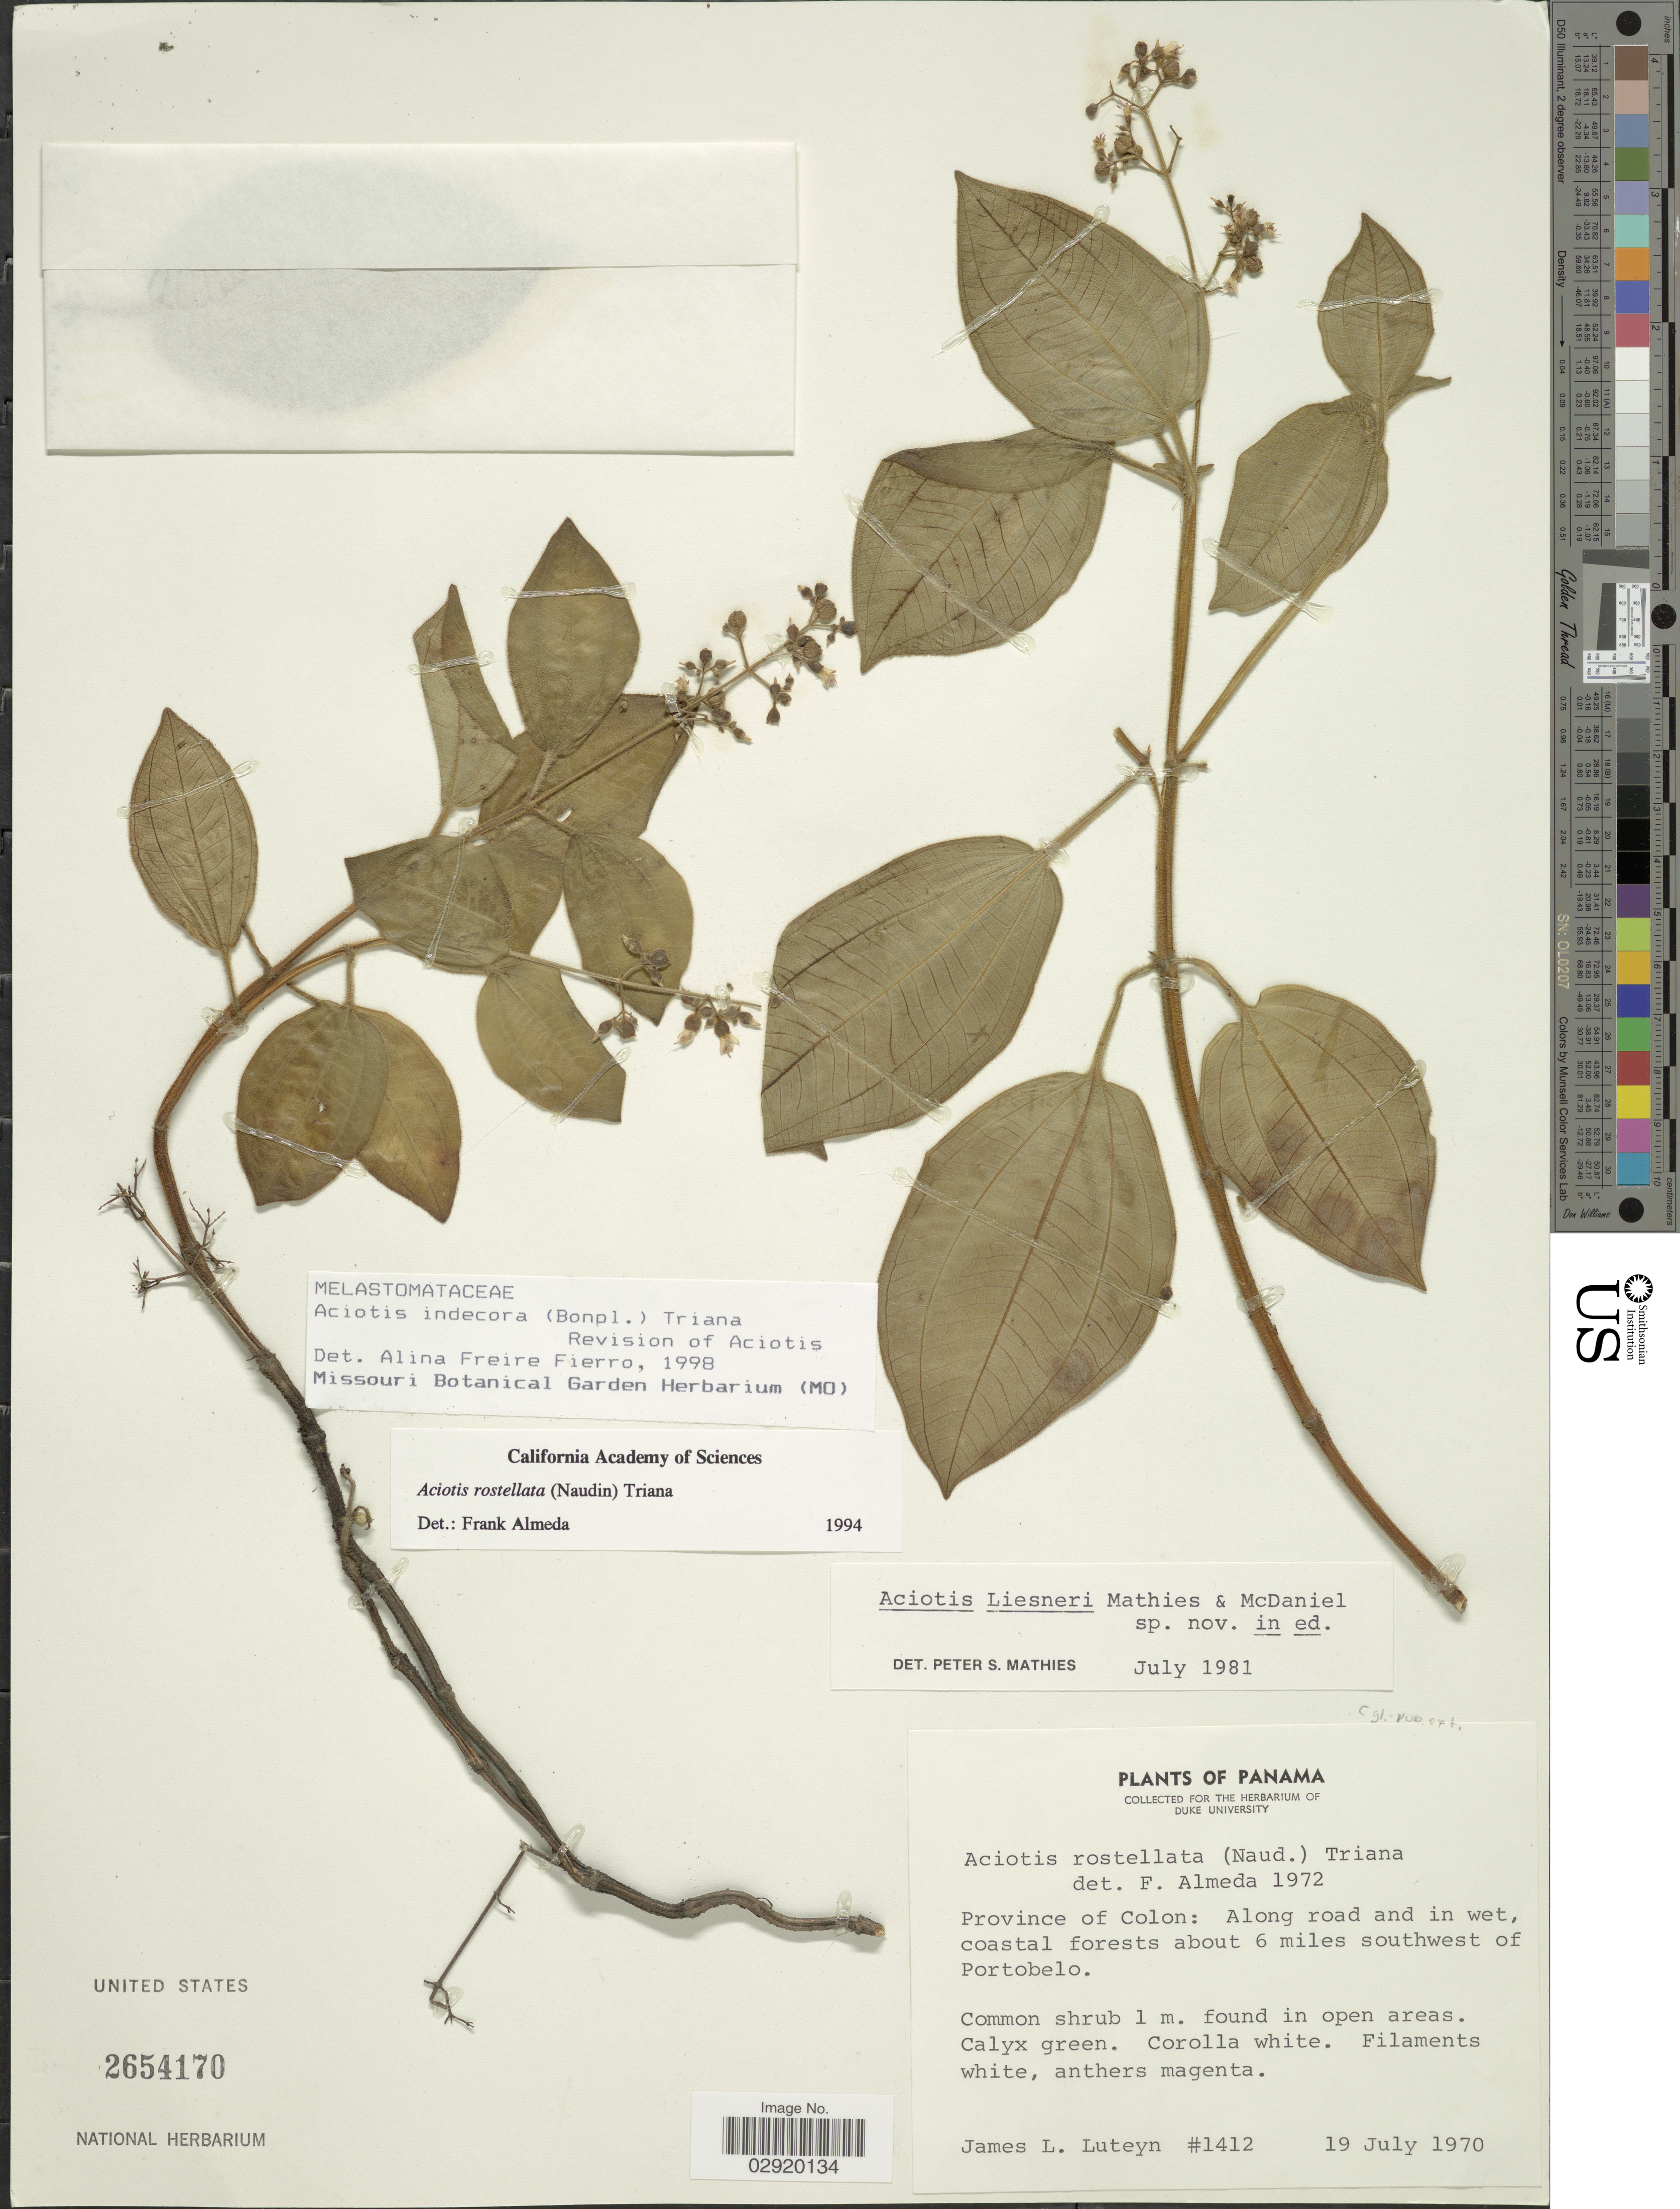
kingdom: Plantae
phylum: Tracheophyta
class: Magnoliopsida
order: Myrtales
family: Melastomataceae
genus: Aciotis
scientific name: Aciotis indecora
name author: (Bonpl.) Triana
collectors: J. L. Luteyn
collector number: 1412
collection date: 1970-07-19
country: Panama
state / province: Colón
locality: Along road and in wet, coastal forests about 6 miles southwest of Portobelo.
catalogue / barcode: US 2654170